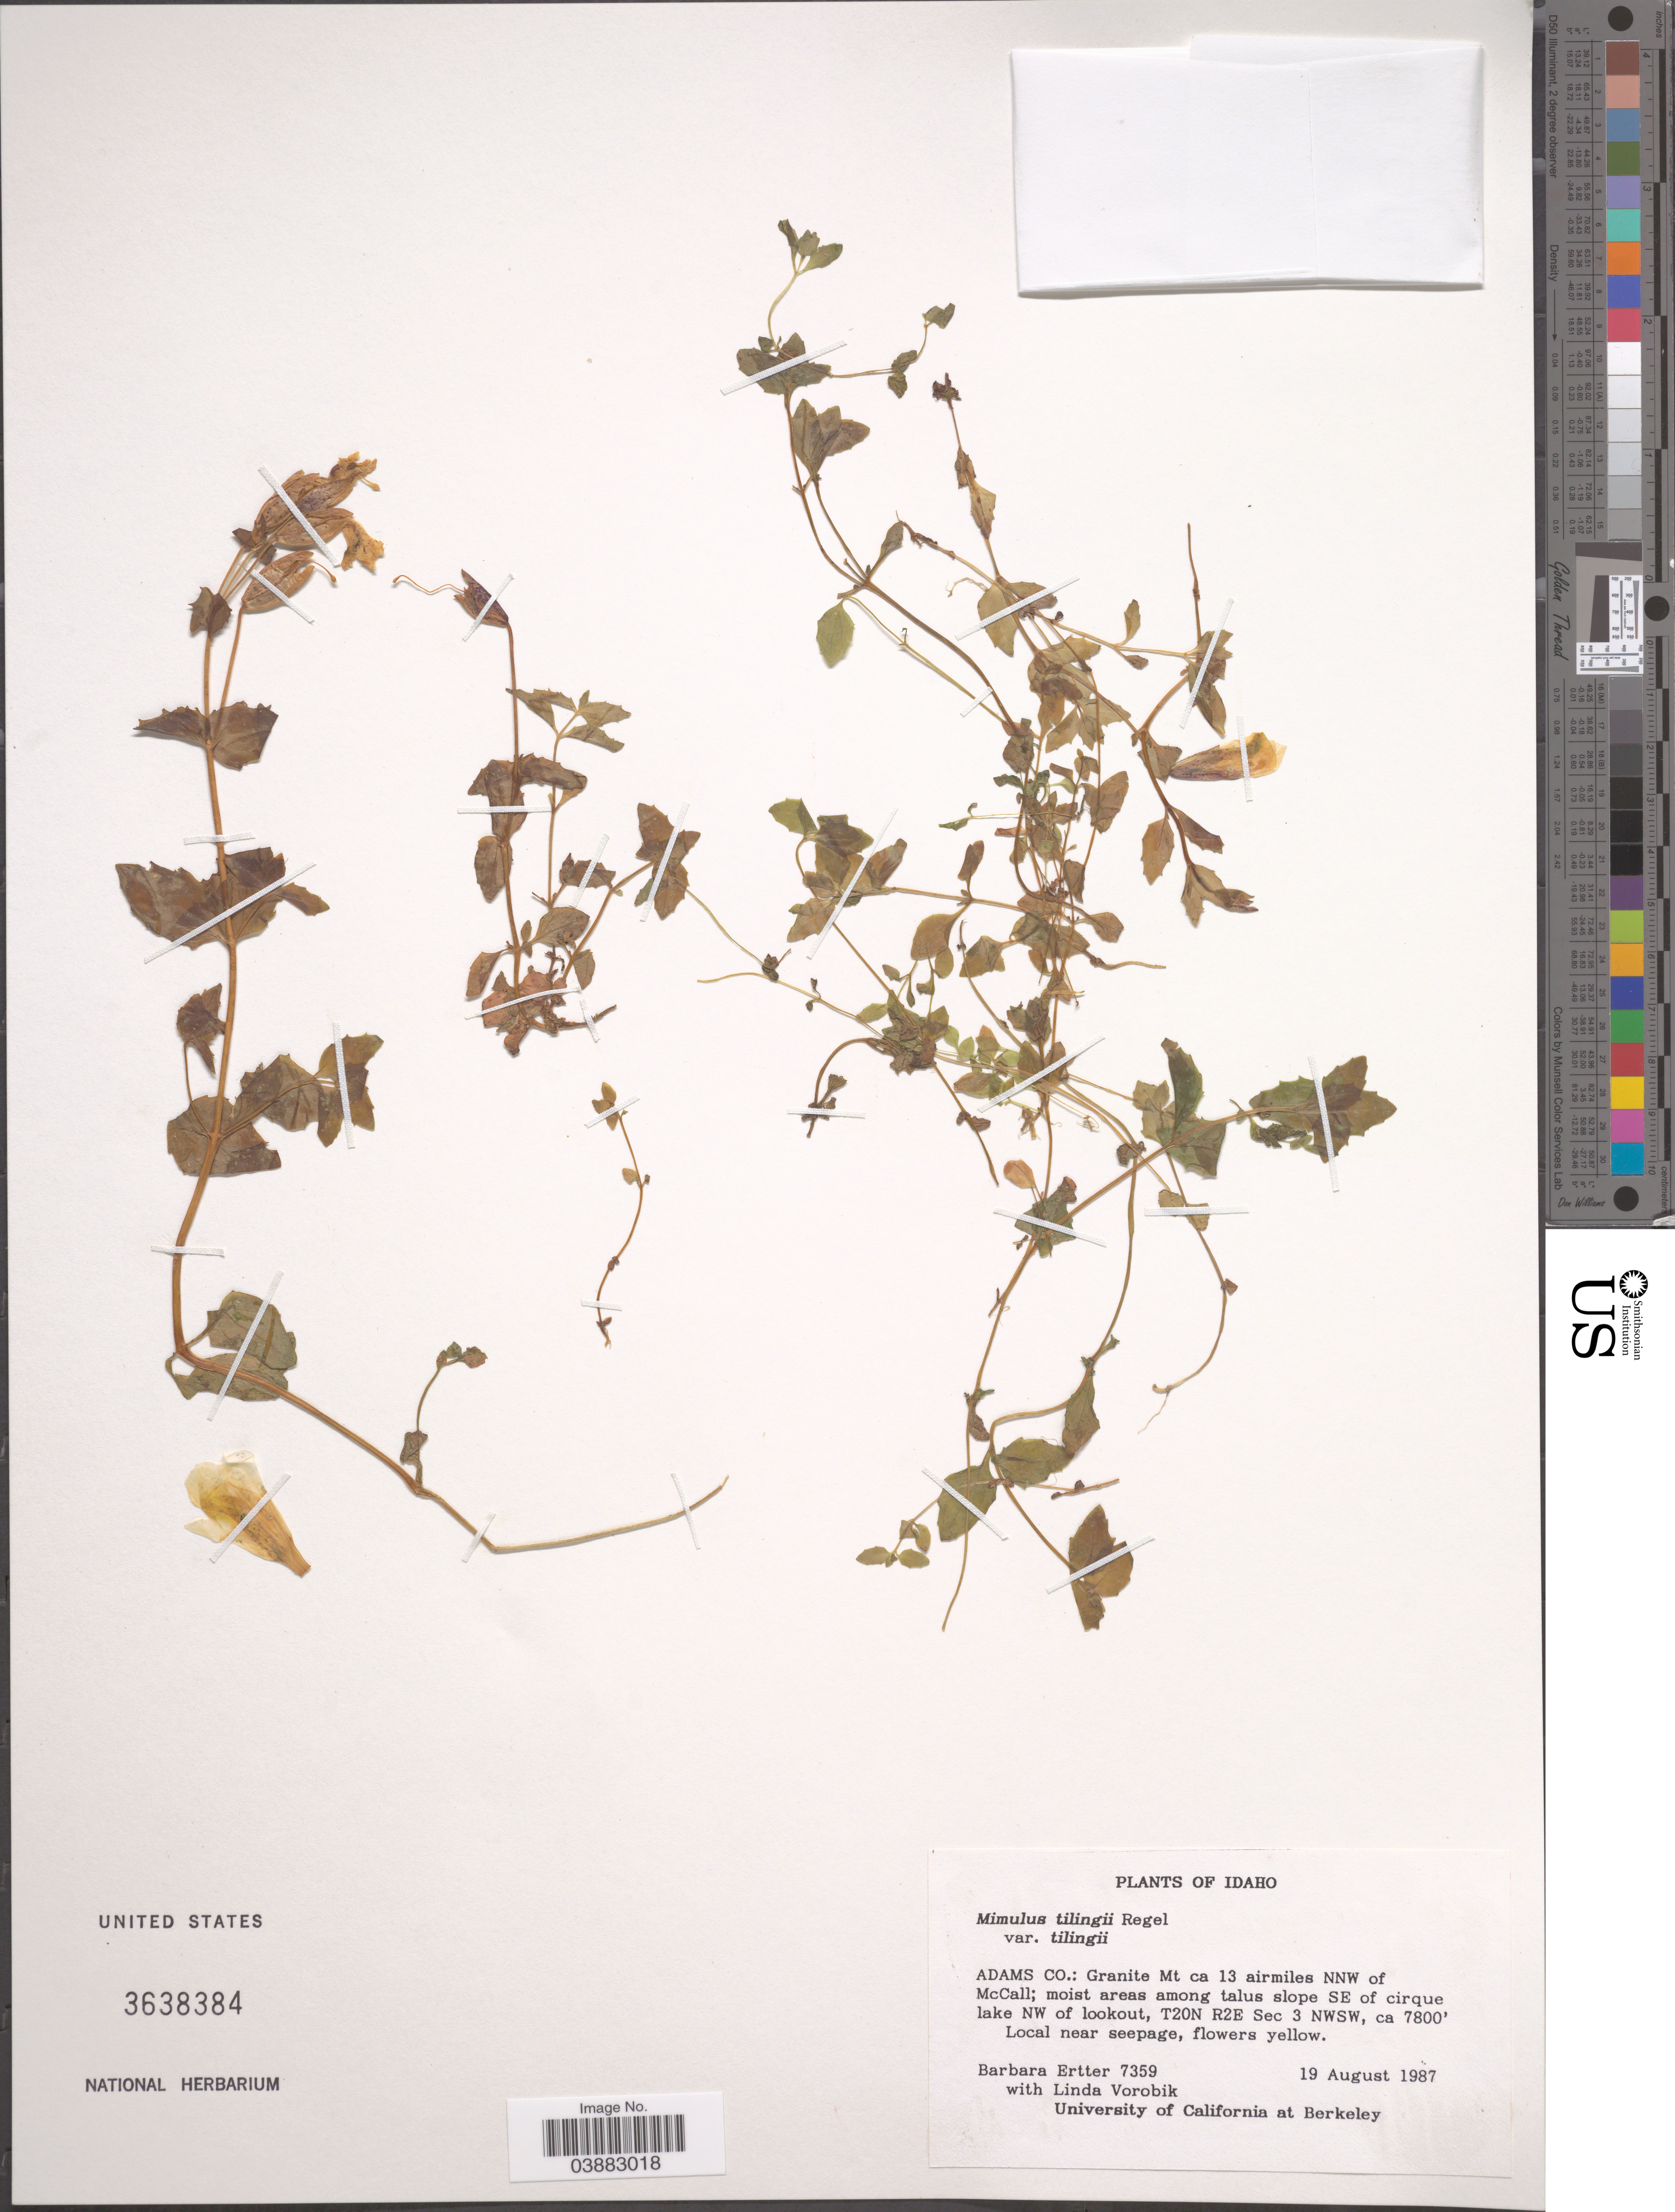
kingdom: Plantae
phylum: Tracheophyta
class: Magnoliopsida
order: Lamiales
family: Phrymaceae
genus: Mimulus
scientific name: Mimulus tilingii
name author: Regel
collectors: B. Ertter & L. Vorobik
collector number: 7359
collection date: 1987-08-19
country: United States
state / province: Idaho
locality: Adams Co.: Granite Mt ca 13 airmiles NNW of McCall; moist areas among talus slope SE of cirque lake NW of lookout, T20N R2E Sec 3 NWSW.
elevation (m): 2377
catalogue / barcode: US 3638384